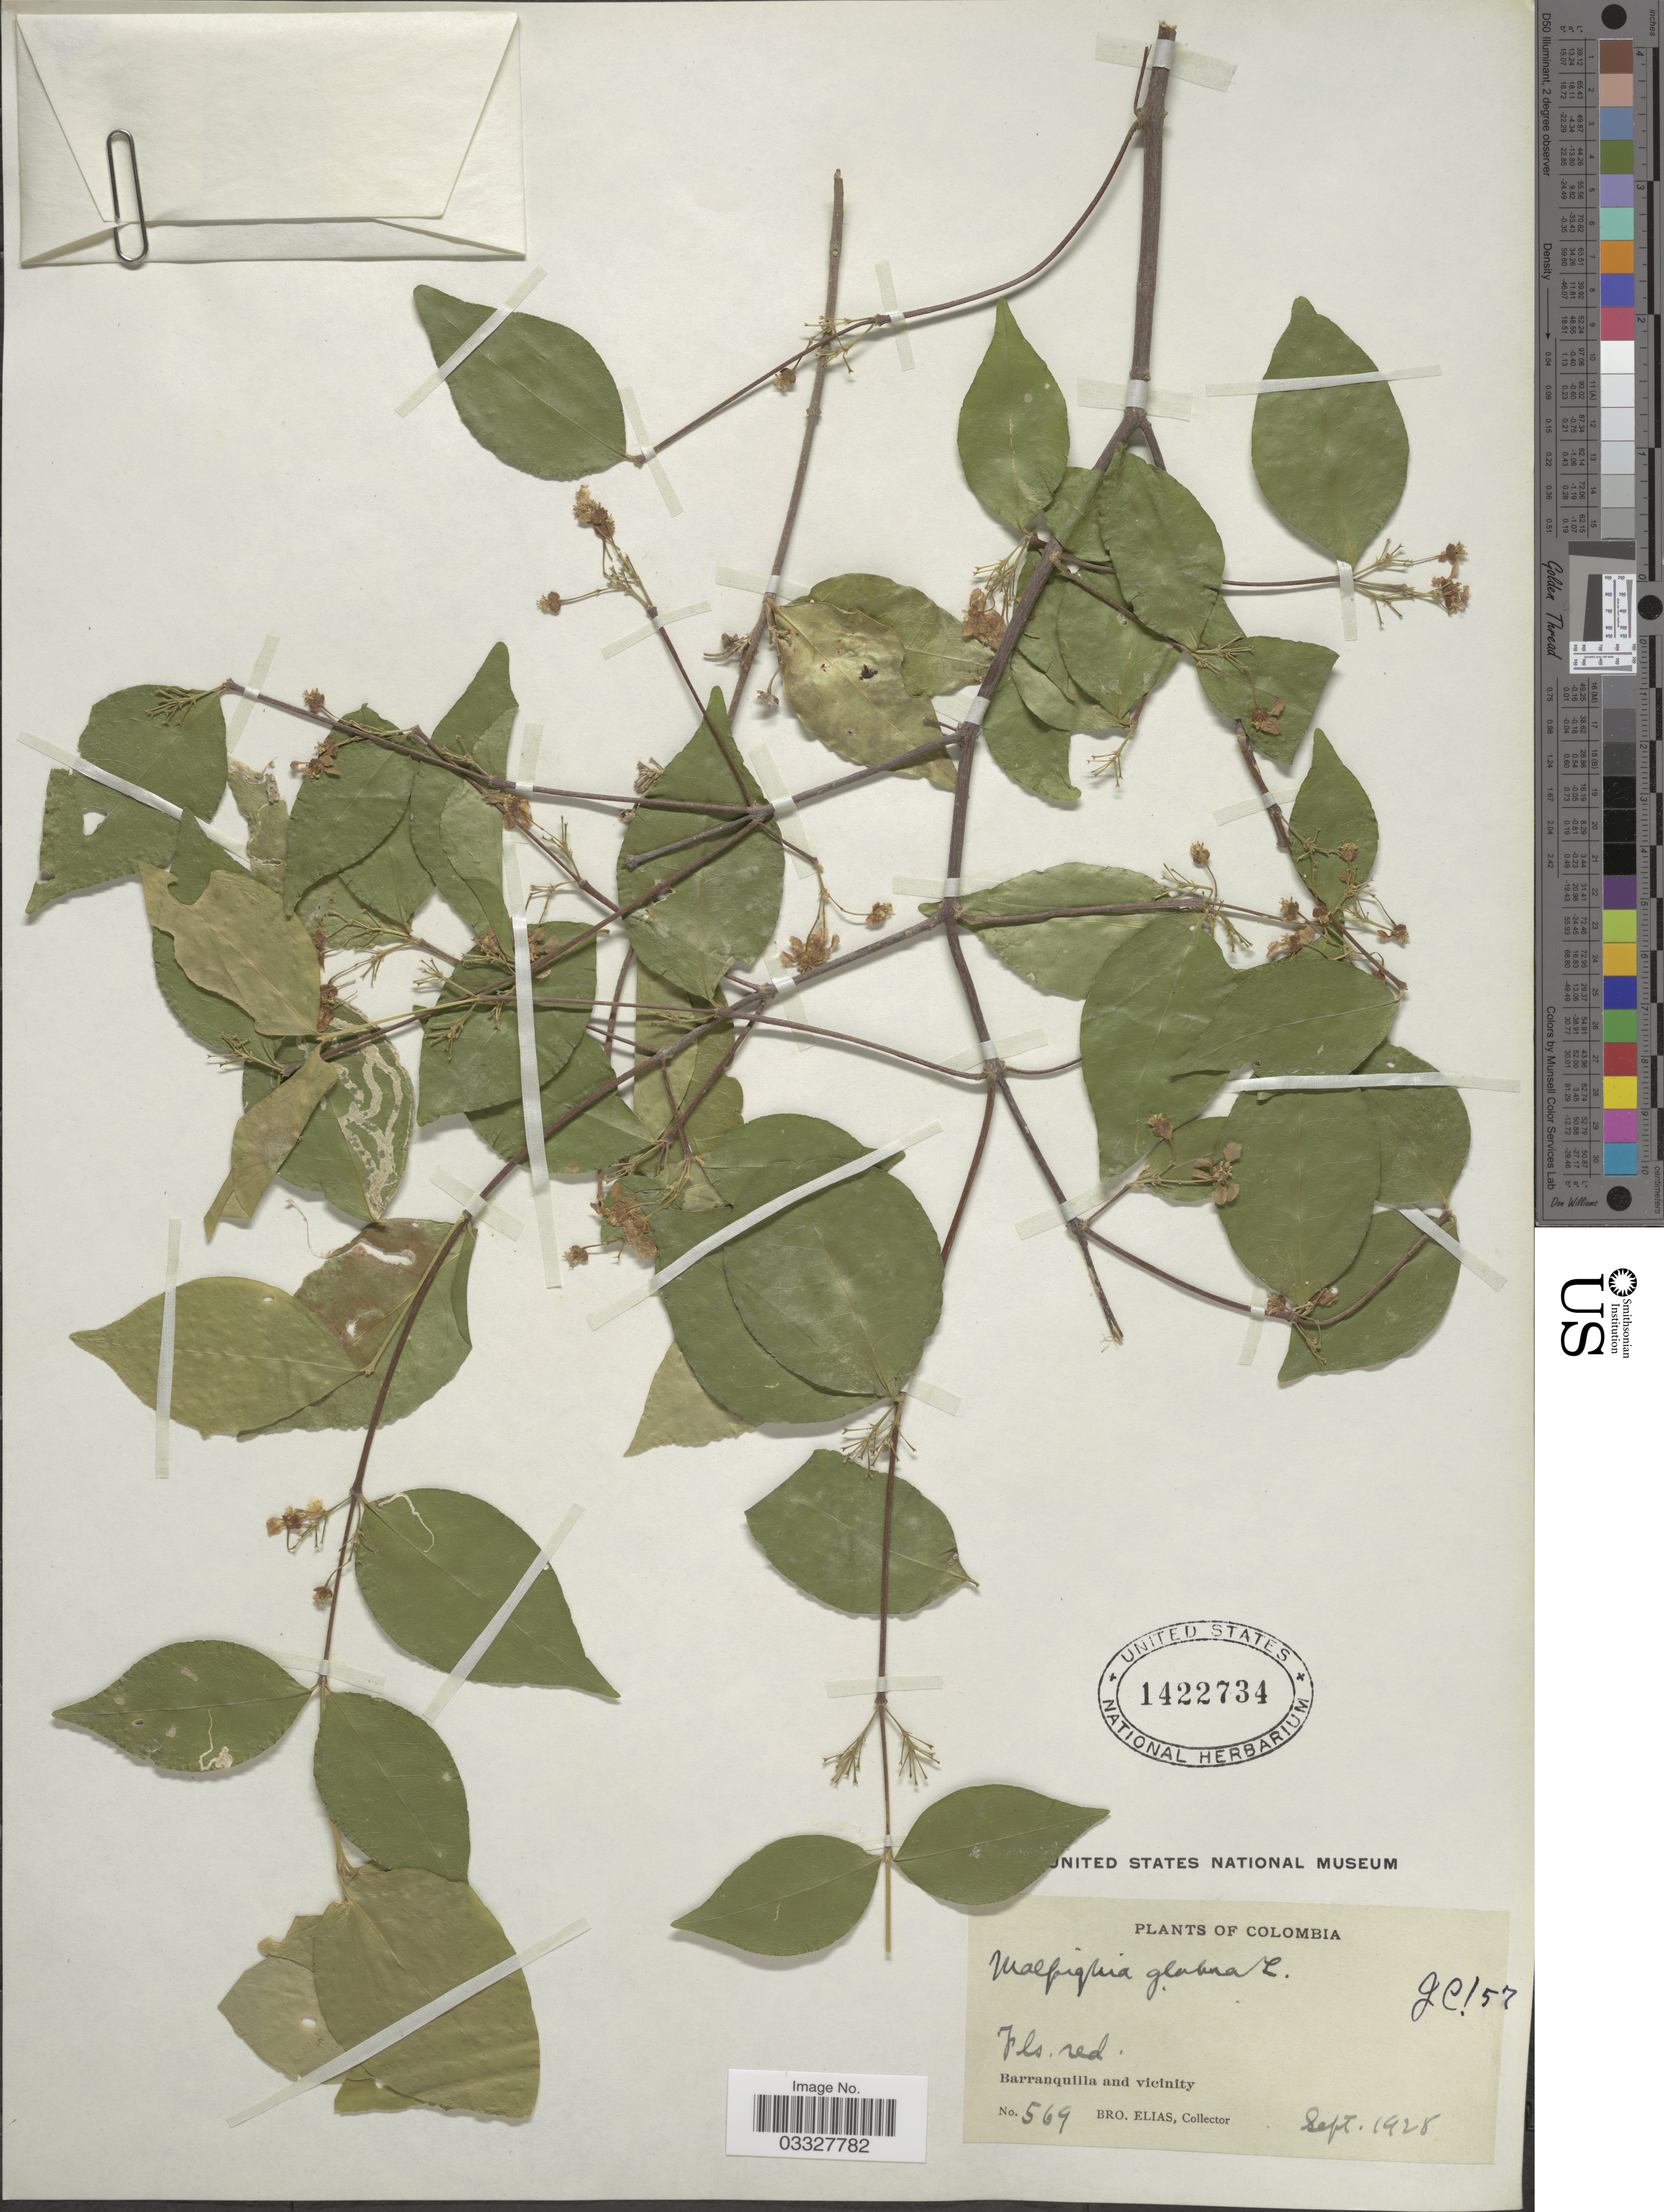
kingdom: Plantae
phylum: Tracheophyta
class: Magnoliopsida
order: Malpighiales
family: Malpighiaceae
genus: Malpighia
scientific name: Malpighia glabra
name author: L.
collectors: Bro. Elias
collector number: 569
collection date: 1928-09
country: Colombia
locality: Barranquilla and vicinity.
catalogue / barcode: US 1422734